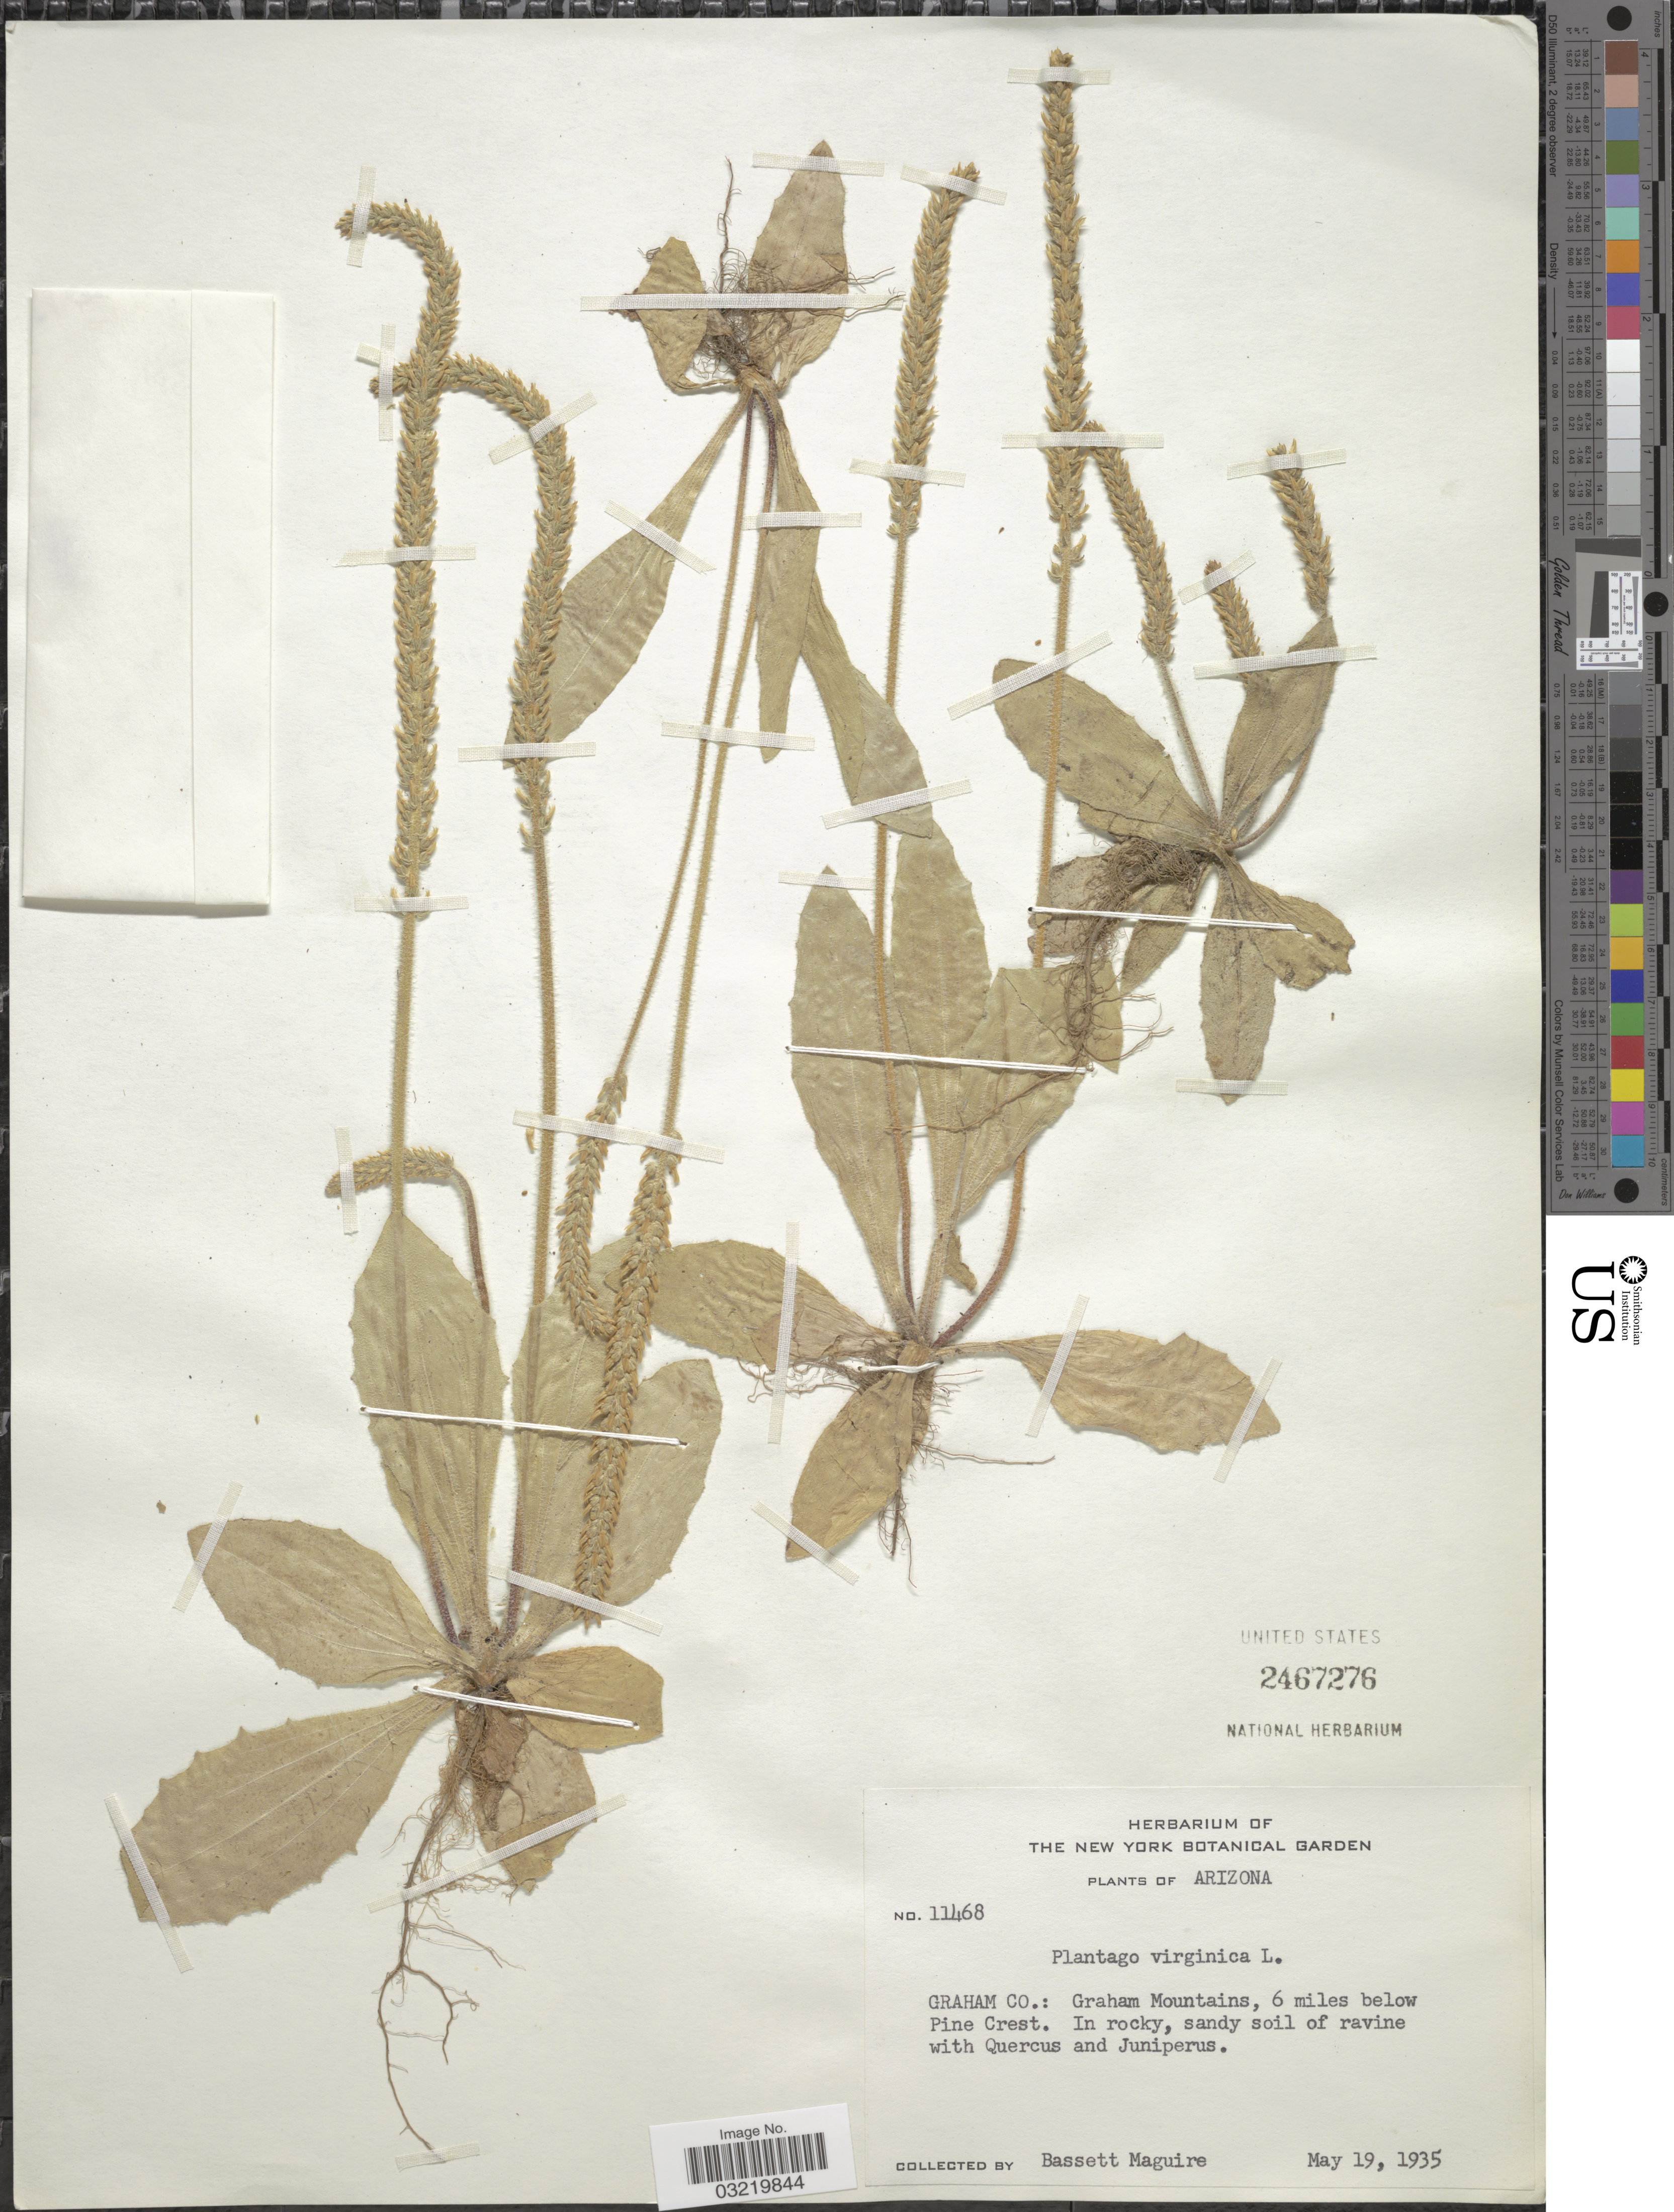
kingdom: Plantae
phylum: Tracheophyta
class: Magnoliopsida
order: Lamiales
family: Plantaginaceae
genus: Plantago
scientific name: Plantago virginica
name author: L.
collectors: B. Maguire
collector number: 11468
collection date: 1935-05-19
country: United States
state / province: Arizona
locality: Graham Co.: Graham Mountains, 6 miles below Pine Crest.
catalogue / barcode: US 2467276